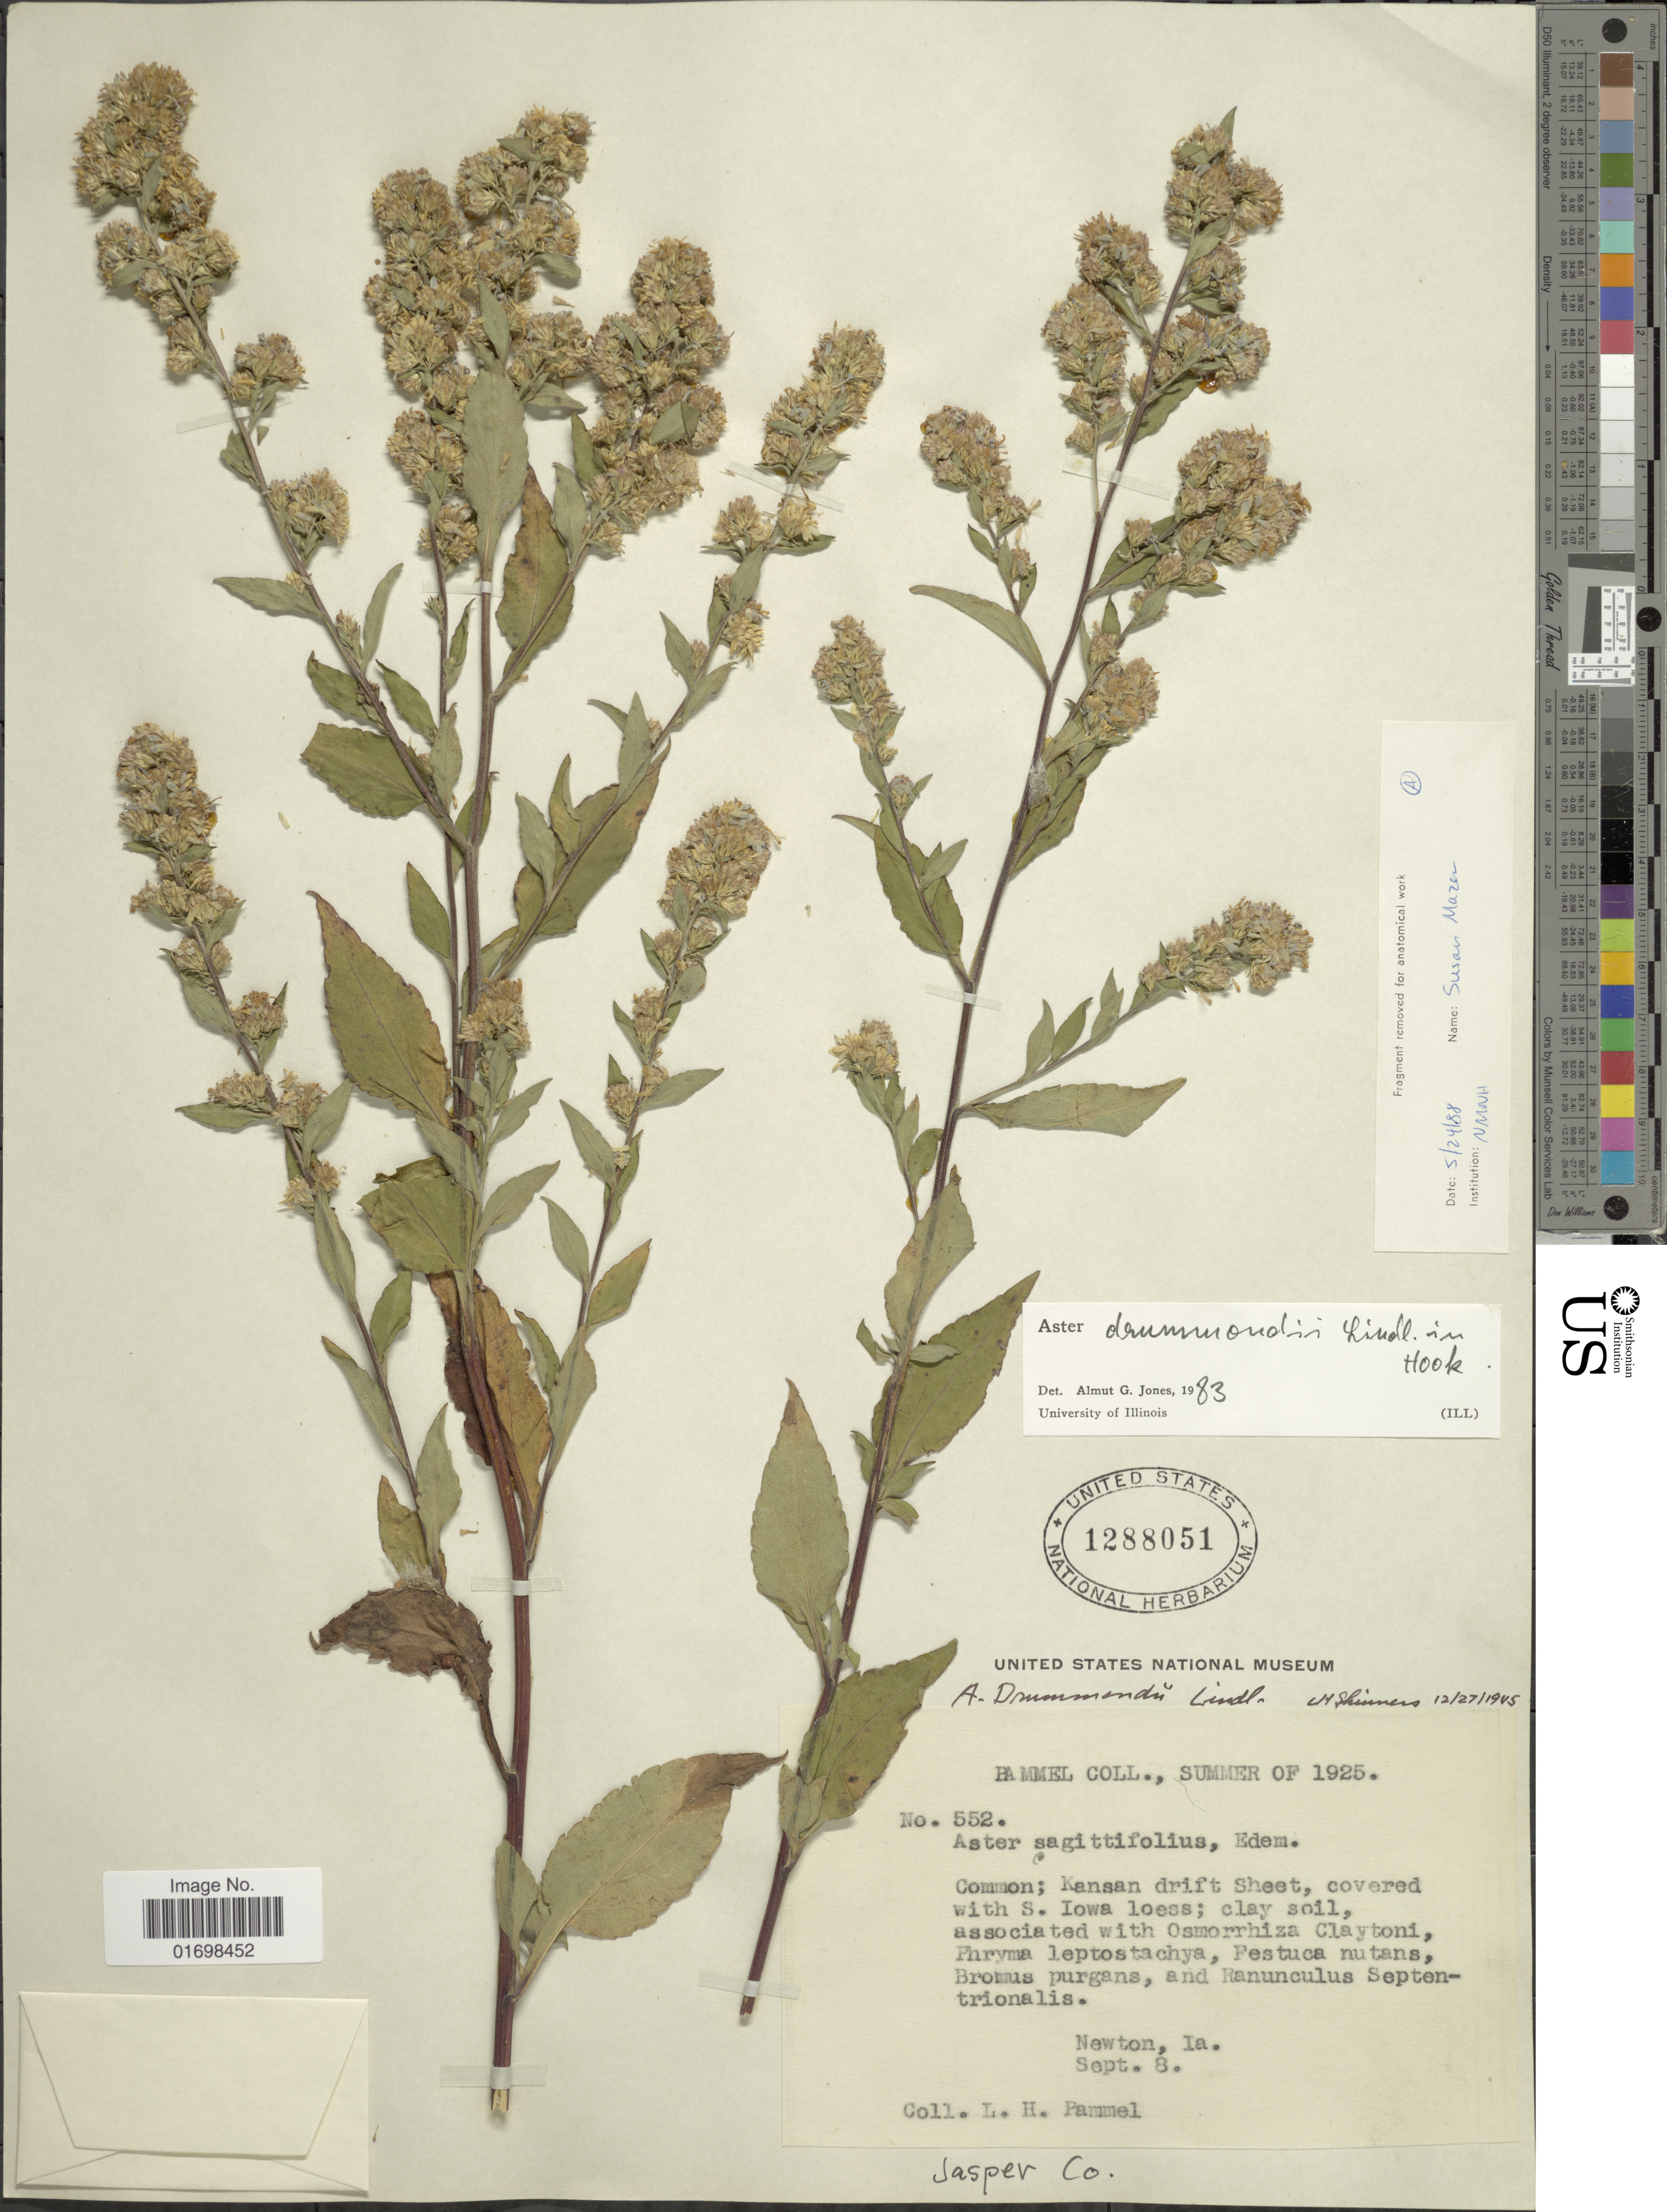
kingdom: Plantae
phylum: Tracheophyta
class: Magnoliopsida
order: Asterales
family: Asteraceae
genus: Symphyotrichum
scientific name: Symphyotrichum drummondii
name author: (Lindl.) G.L. Nesom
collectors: L. Pammel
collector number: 552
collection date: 1925-09-08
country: United States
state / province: Iowa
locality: Newton, Ia.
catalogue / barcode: US 1288051